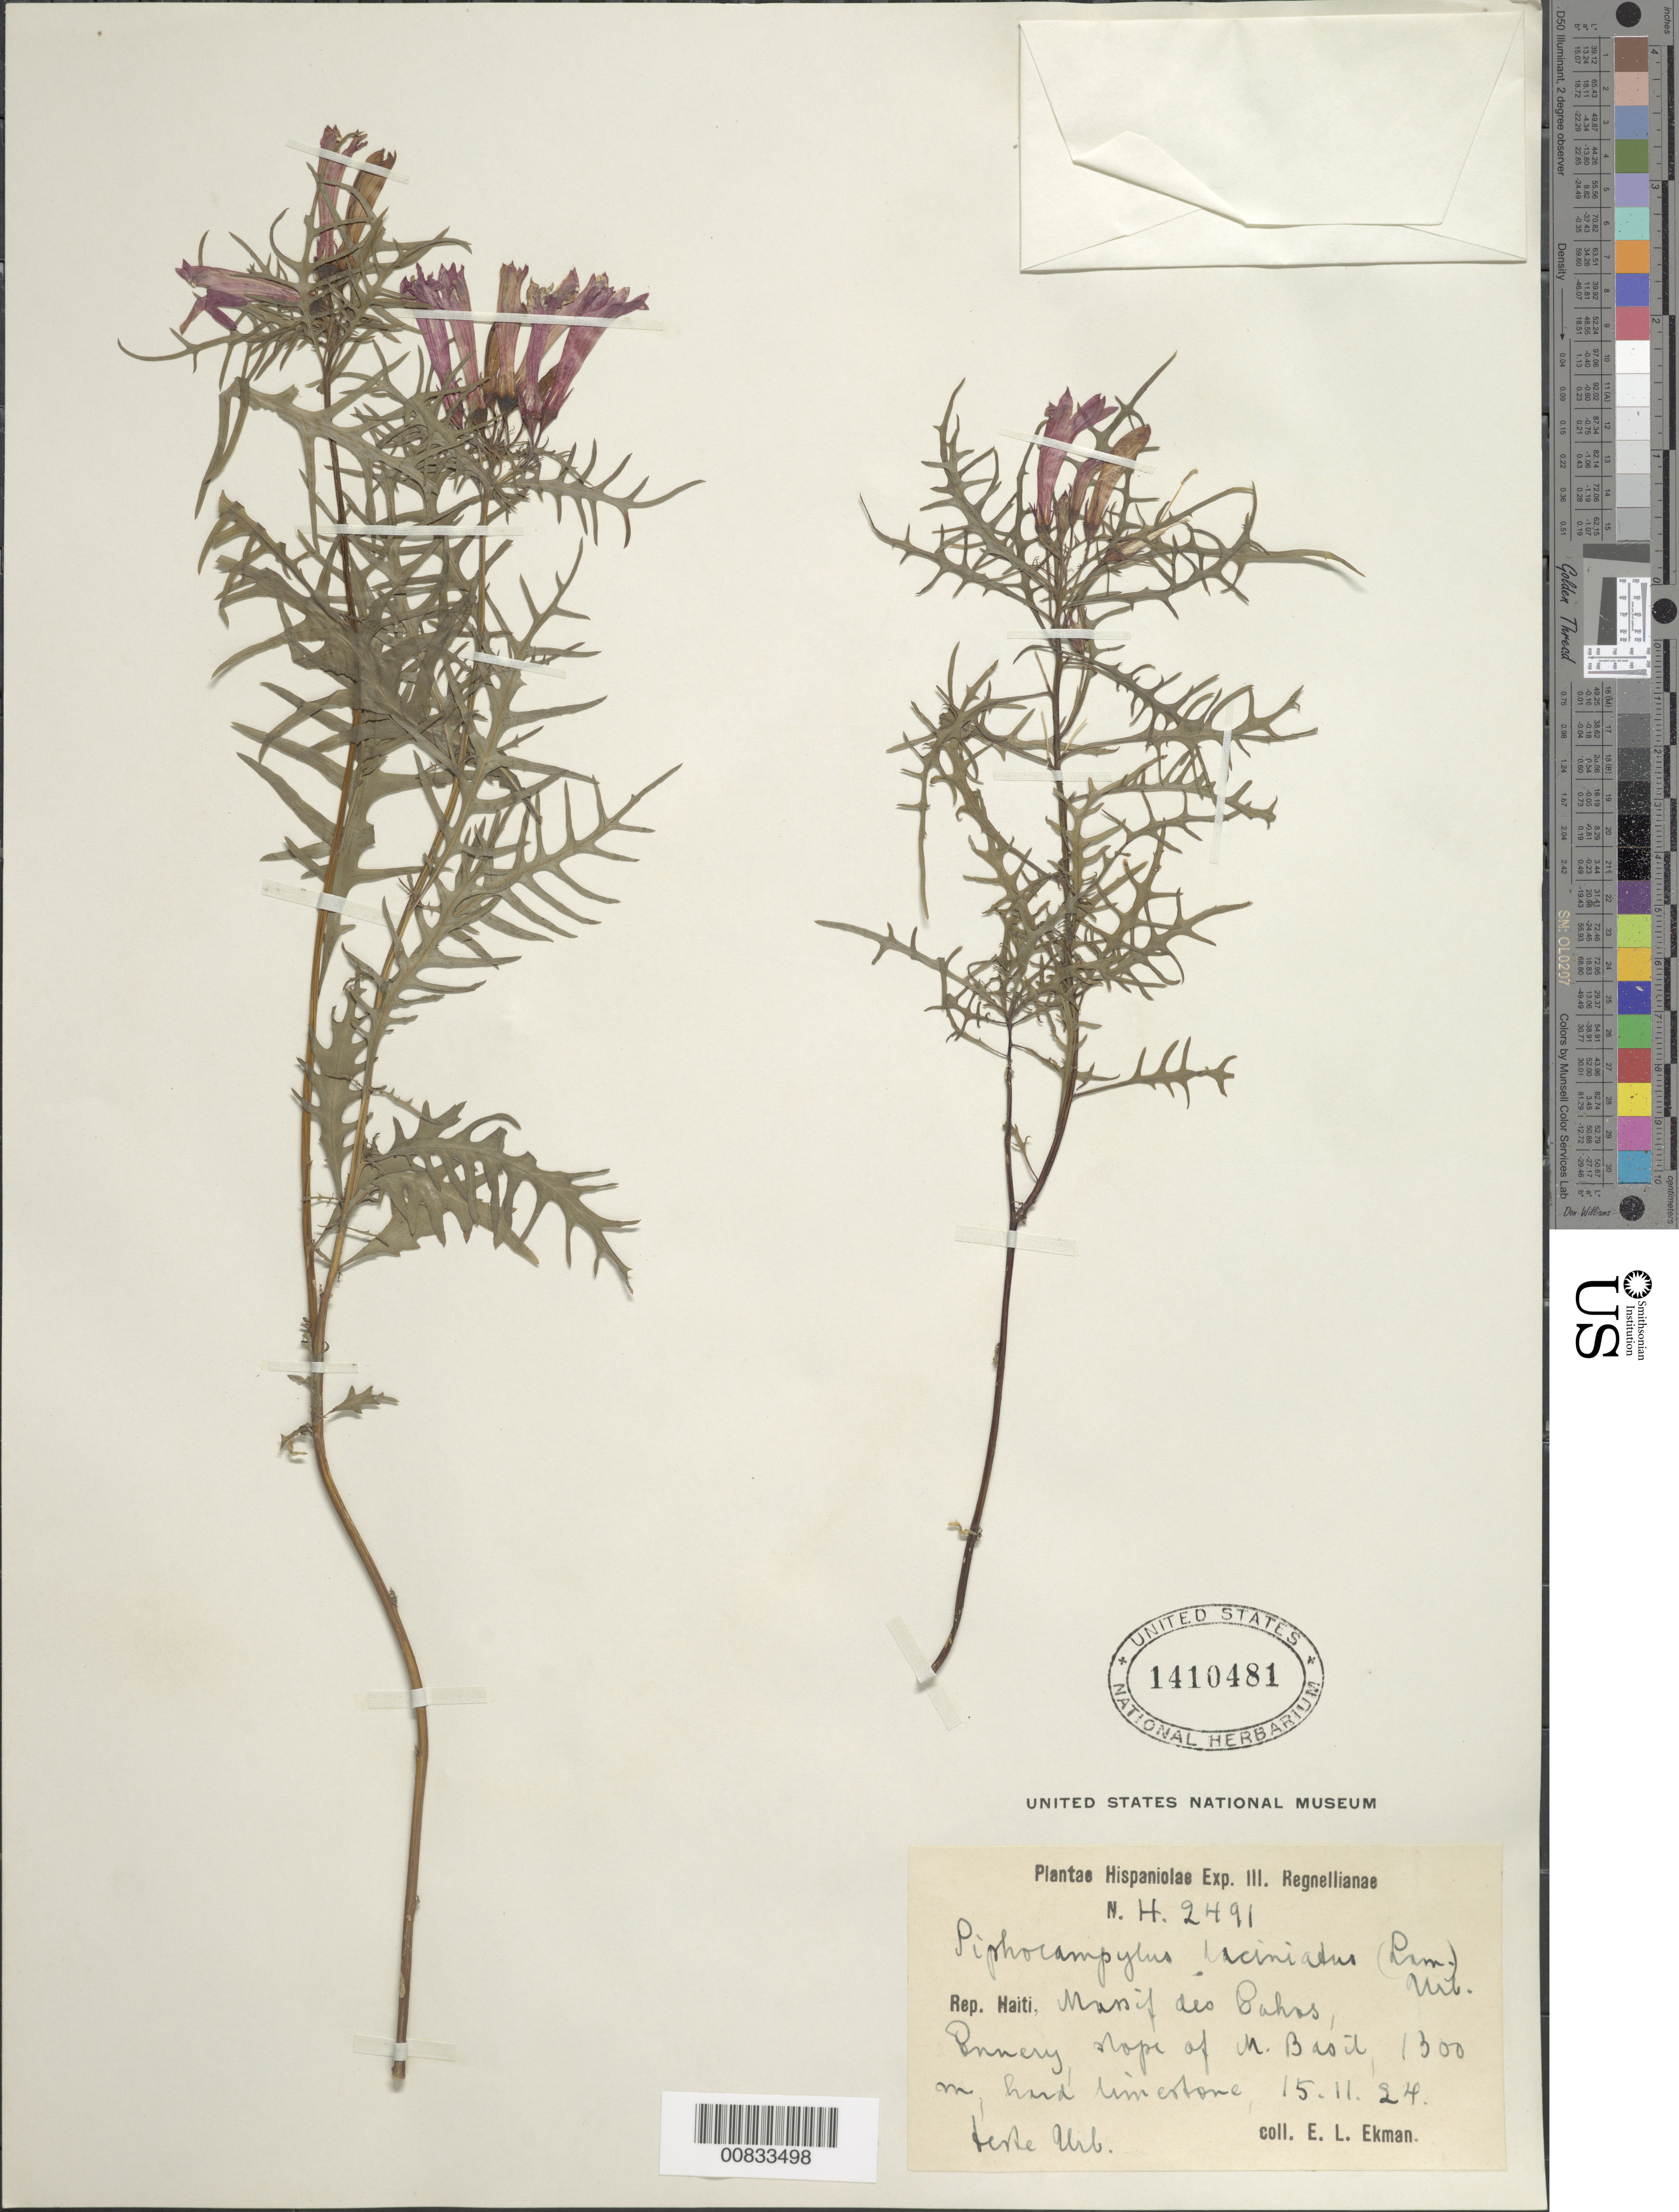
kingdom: Plantae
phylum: Tracheophyta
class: Magnoliopsida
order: Asterales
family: Campanulaceae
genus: Siphocampylus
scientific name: Siphocampylus laciniatus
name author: Urb.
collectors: E. L. Ekman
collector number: H 2491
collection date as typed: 15 Nov 1924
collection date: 1924-11-15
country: Haiti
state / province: Artibonite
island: Hispaniola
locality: Massif des Cahos, Ennery, M. Basil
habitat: Hard limestone on mountain slope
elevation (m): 1300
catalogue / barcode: US 1410481